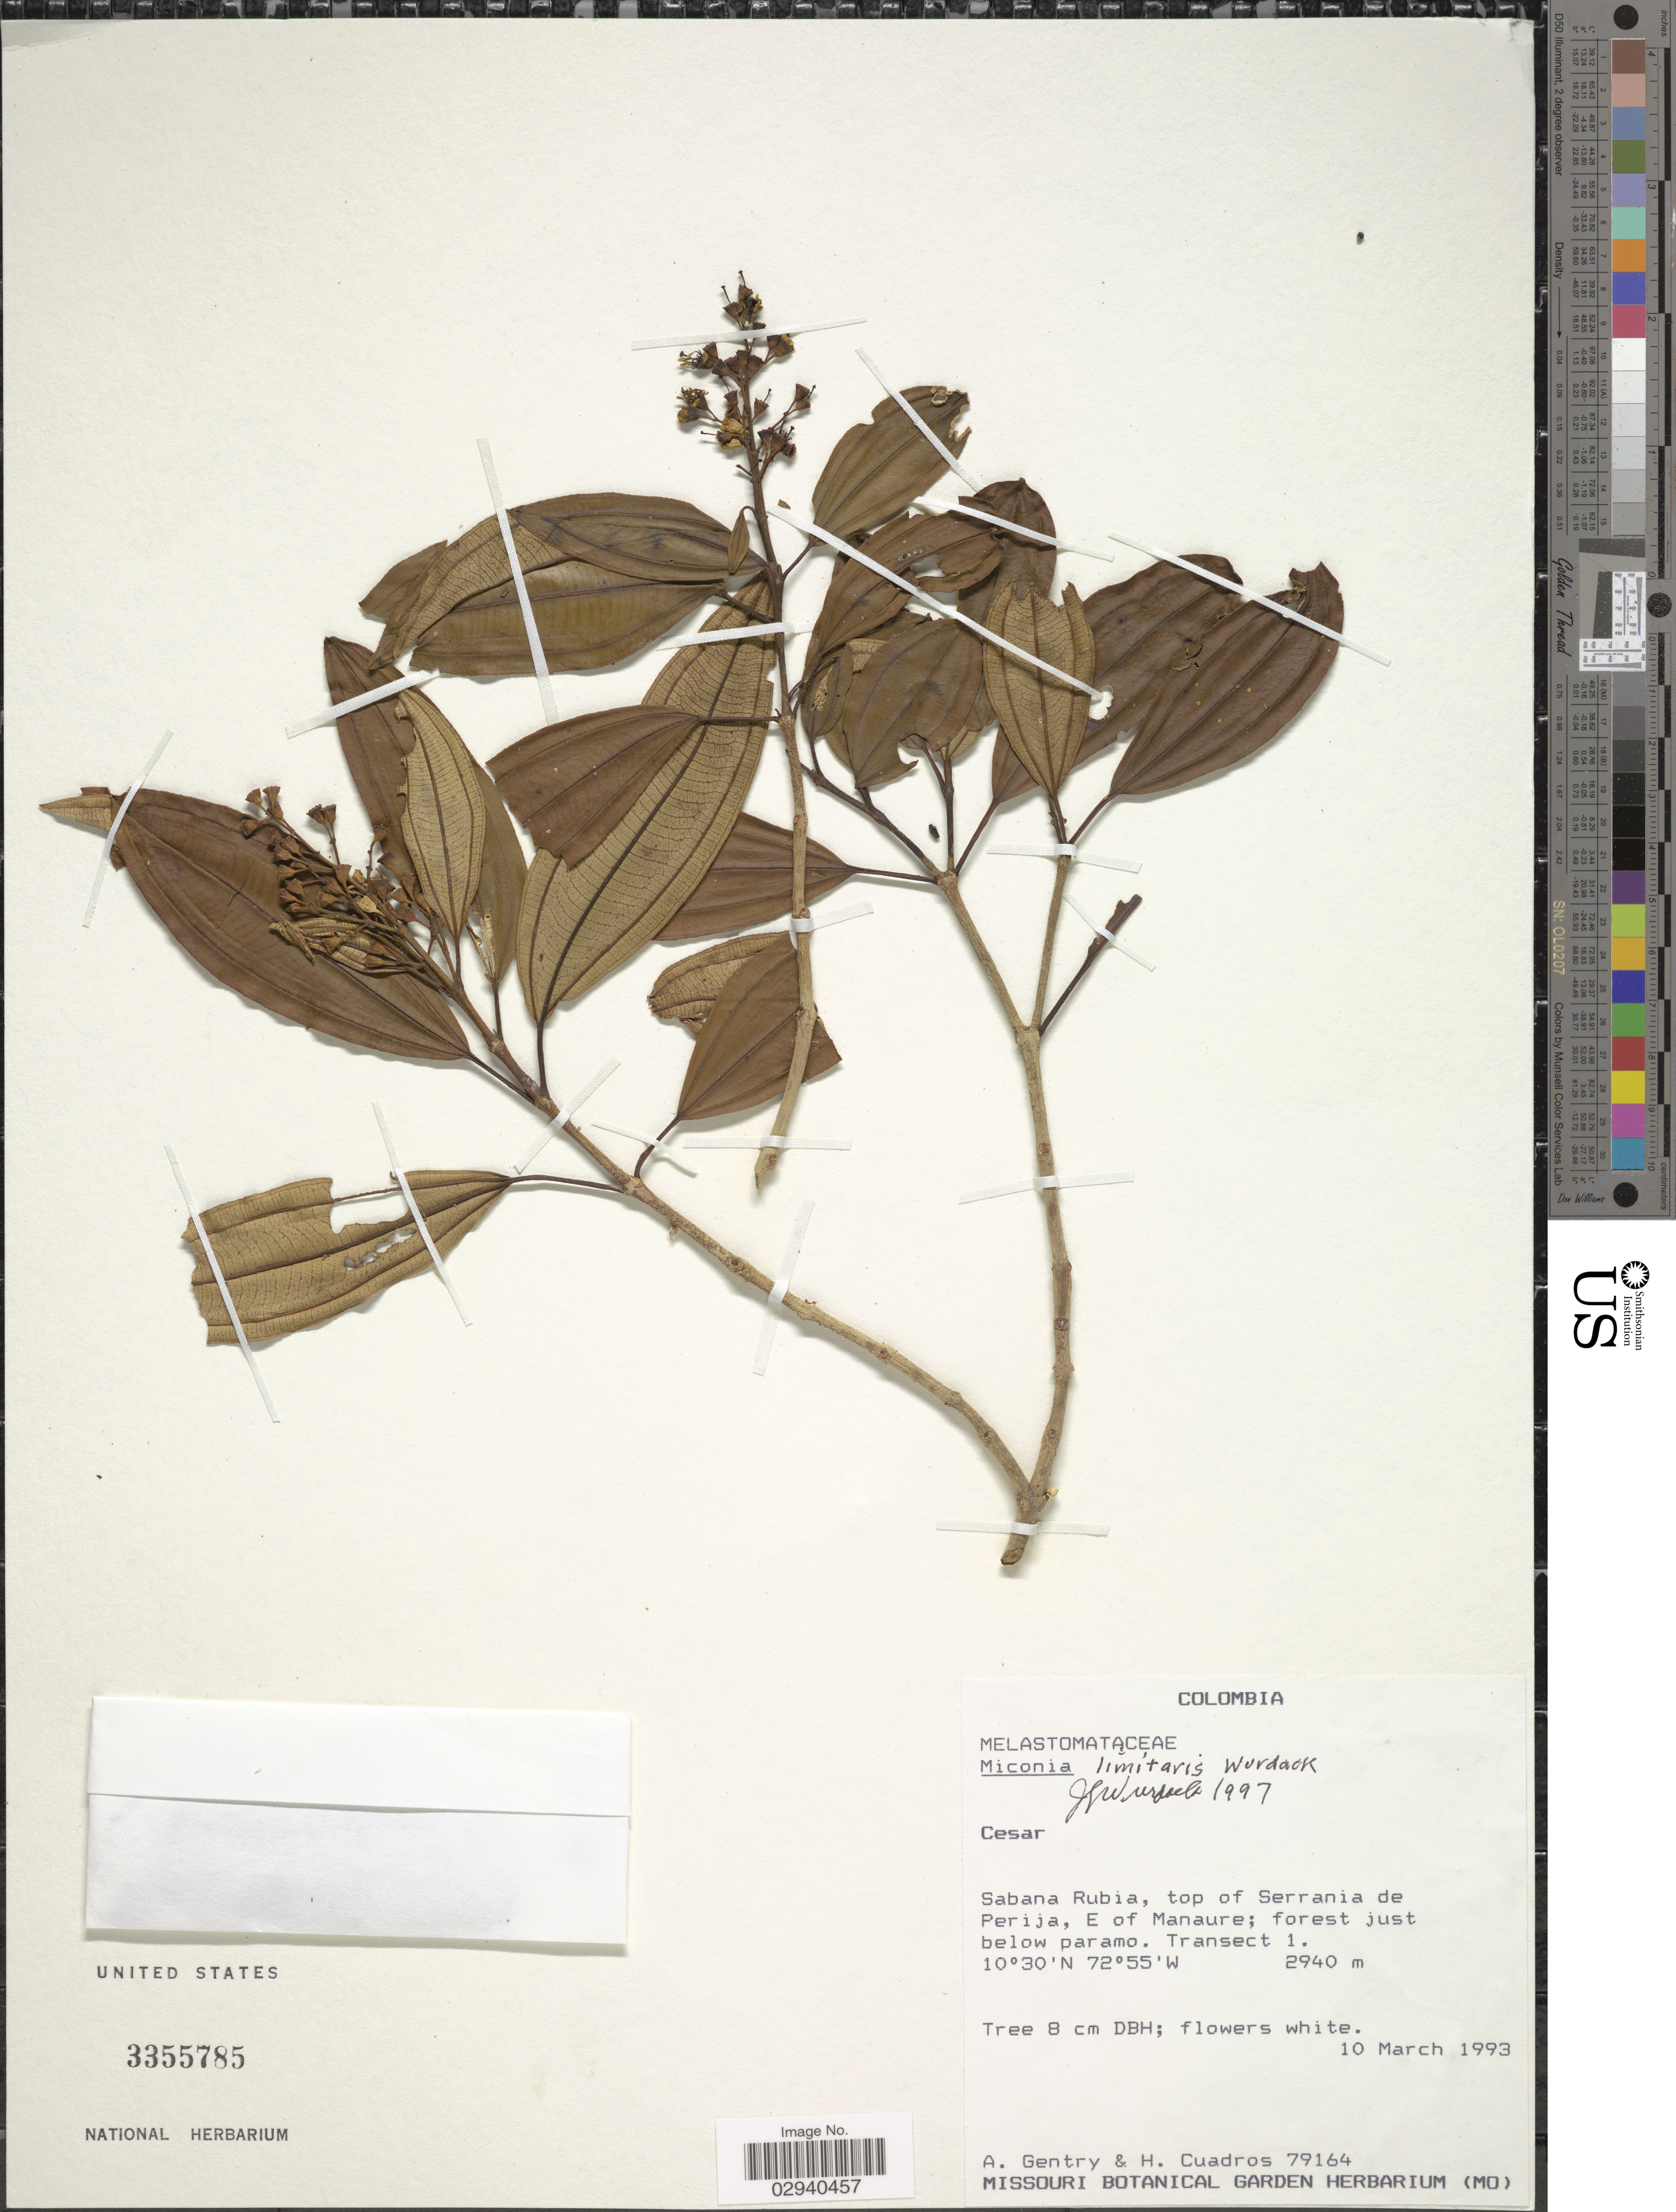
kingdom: Plantae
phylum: Tracheophyta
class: Magnoliopsida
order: Myrtales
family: Melastomataceae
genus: Miconia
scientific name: Miconia limitaris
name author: Wurdack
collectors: A. H. Gentry & H. Cuadros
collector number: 79164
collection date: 1993-03-10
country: Colombia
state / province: Cesar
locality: Sabana Rubia, top of Serrania de Perija, E of Manaure; forest just below paramo. Transect 1.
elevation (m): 2940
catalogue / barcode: US 3355785